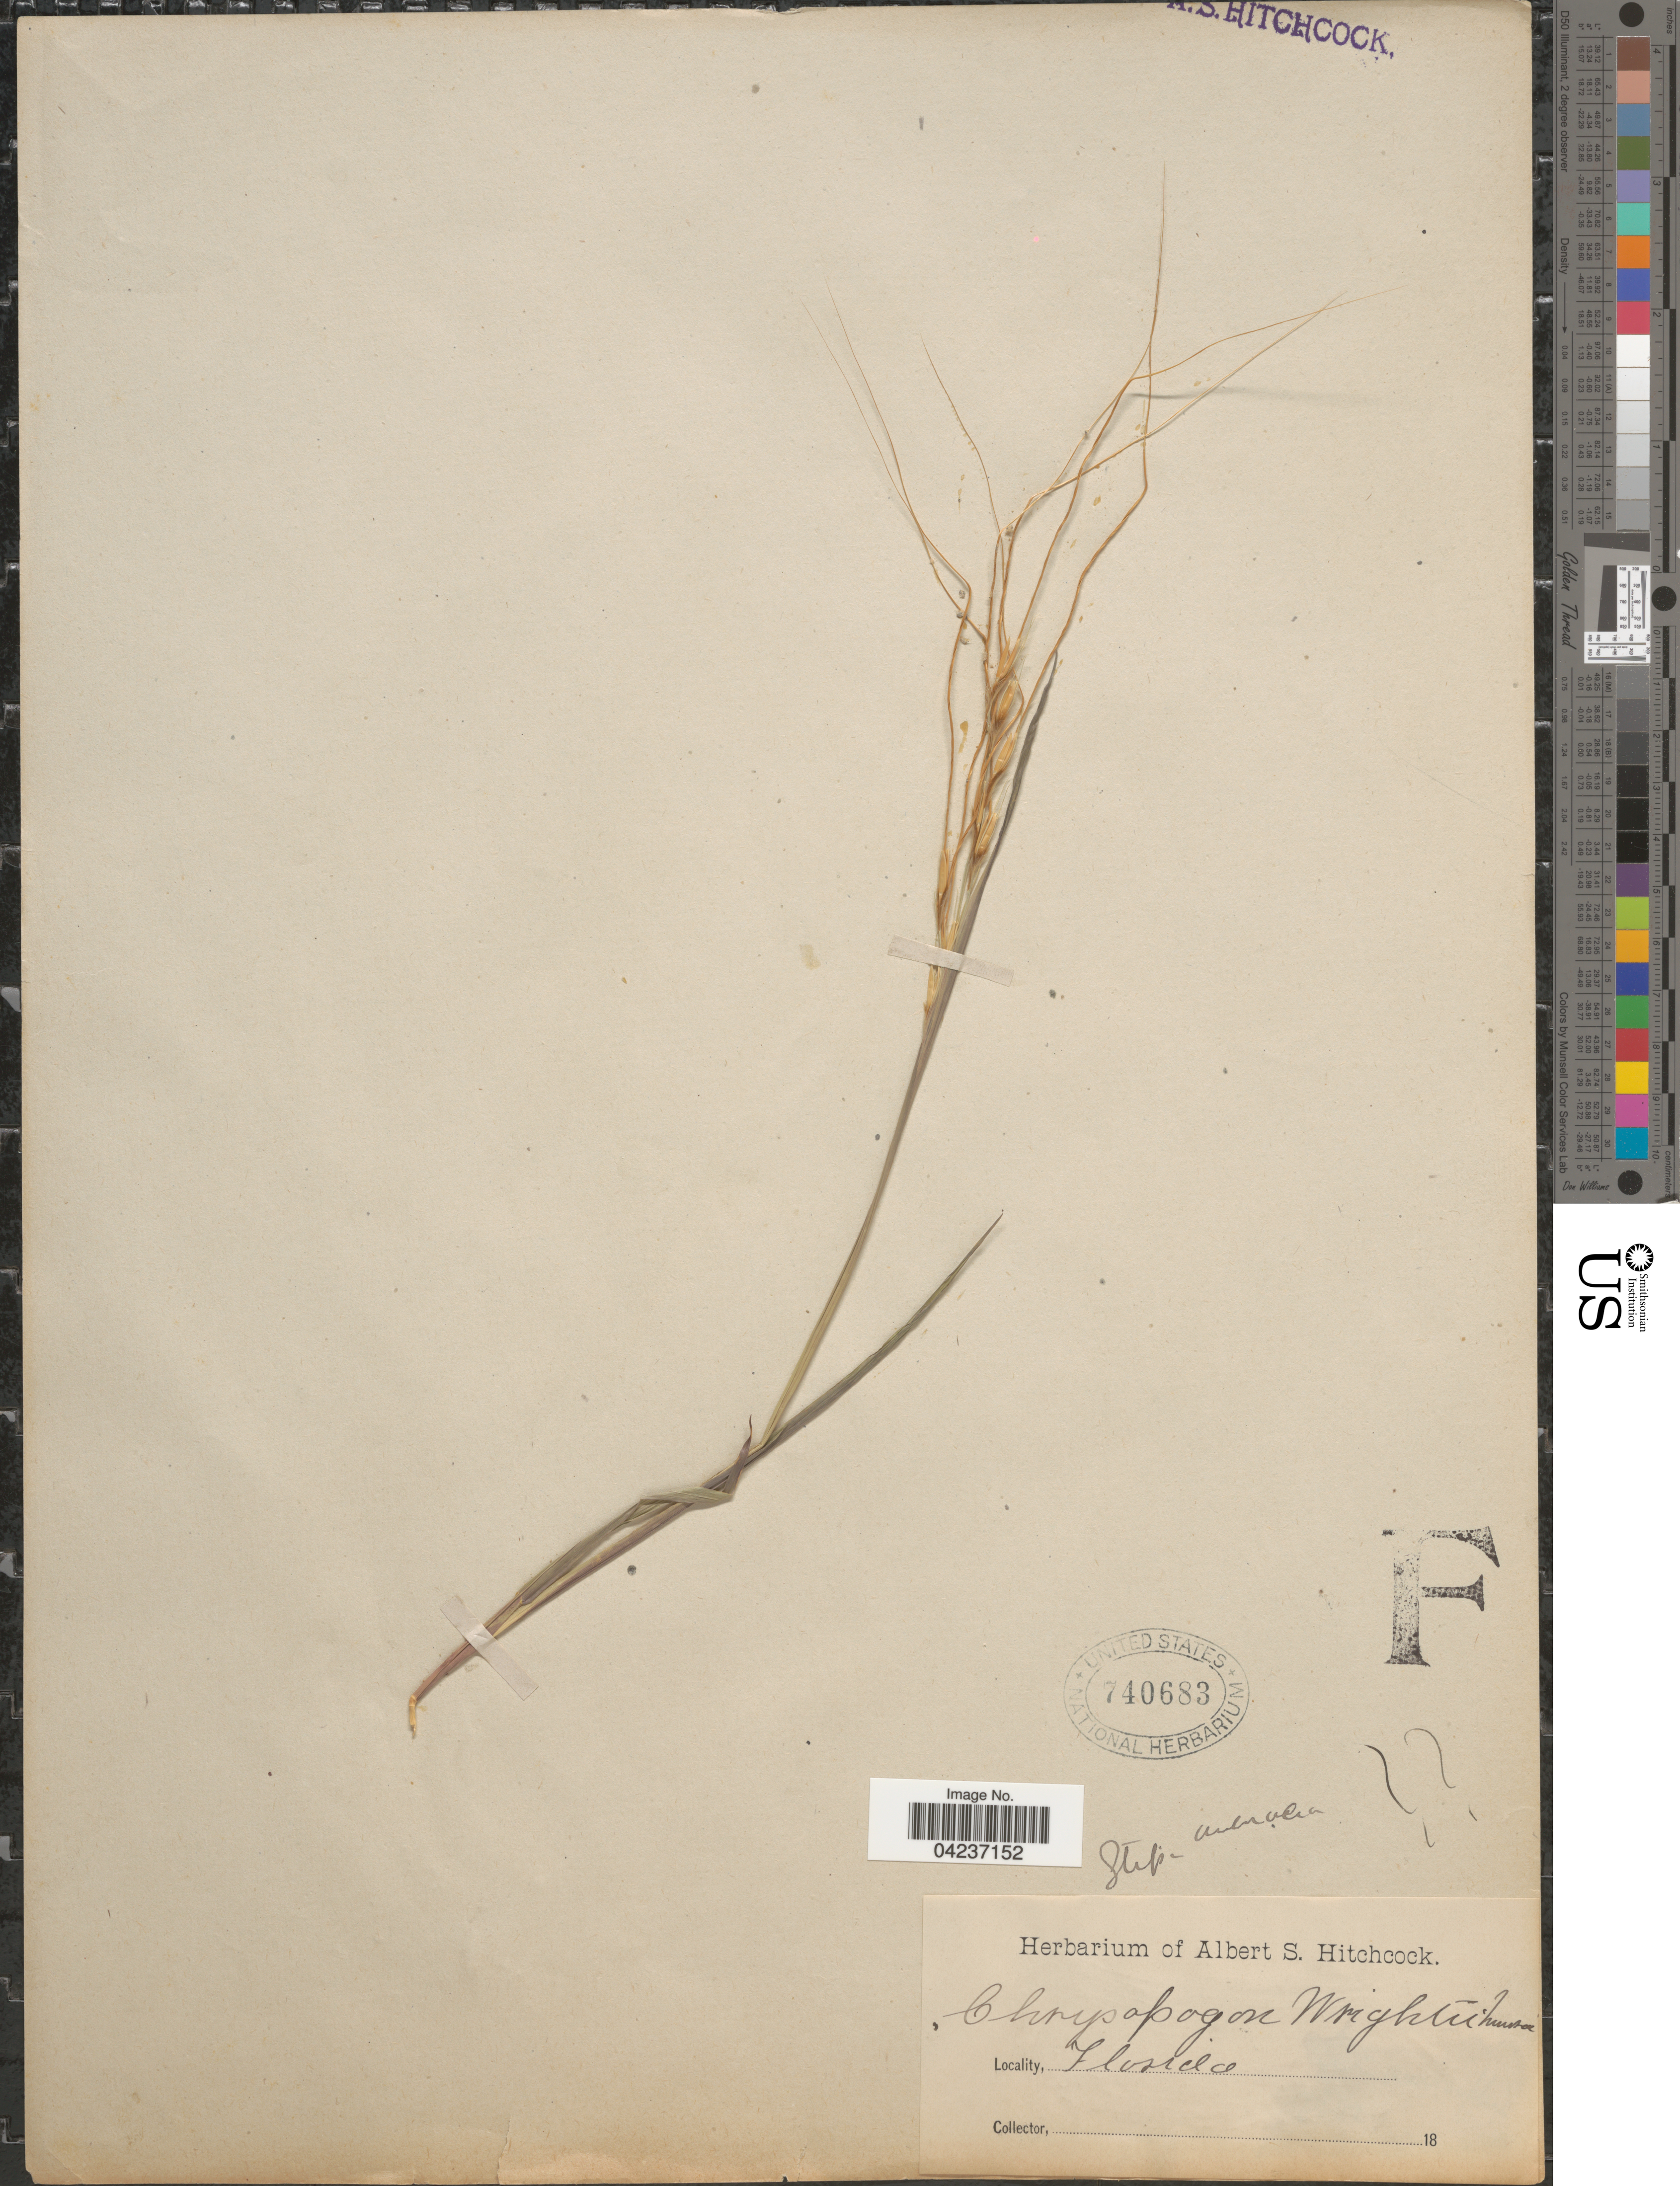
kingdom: Plantae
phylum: Tracheophyta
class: Liliopsida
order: Poales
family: Poaceae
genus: Chrysopogon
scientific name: Chrysopogon pauciflorus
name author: (Chapm.) Benth. ex Vasey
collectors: Ex herb. A. S. Hitchcock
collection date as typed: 18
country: United States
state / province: Florida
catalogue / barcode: US 740683